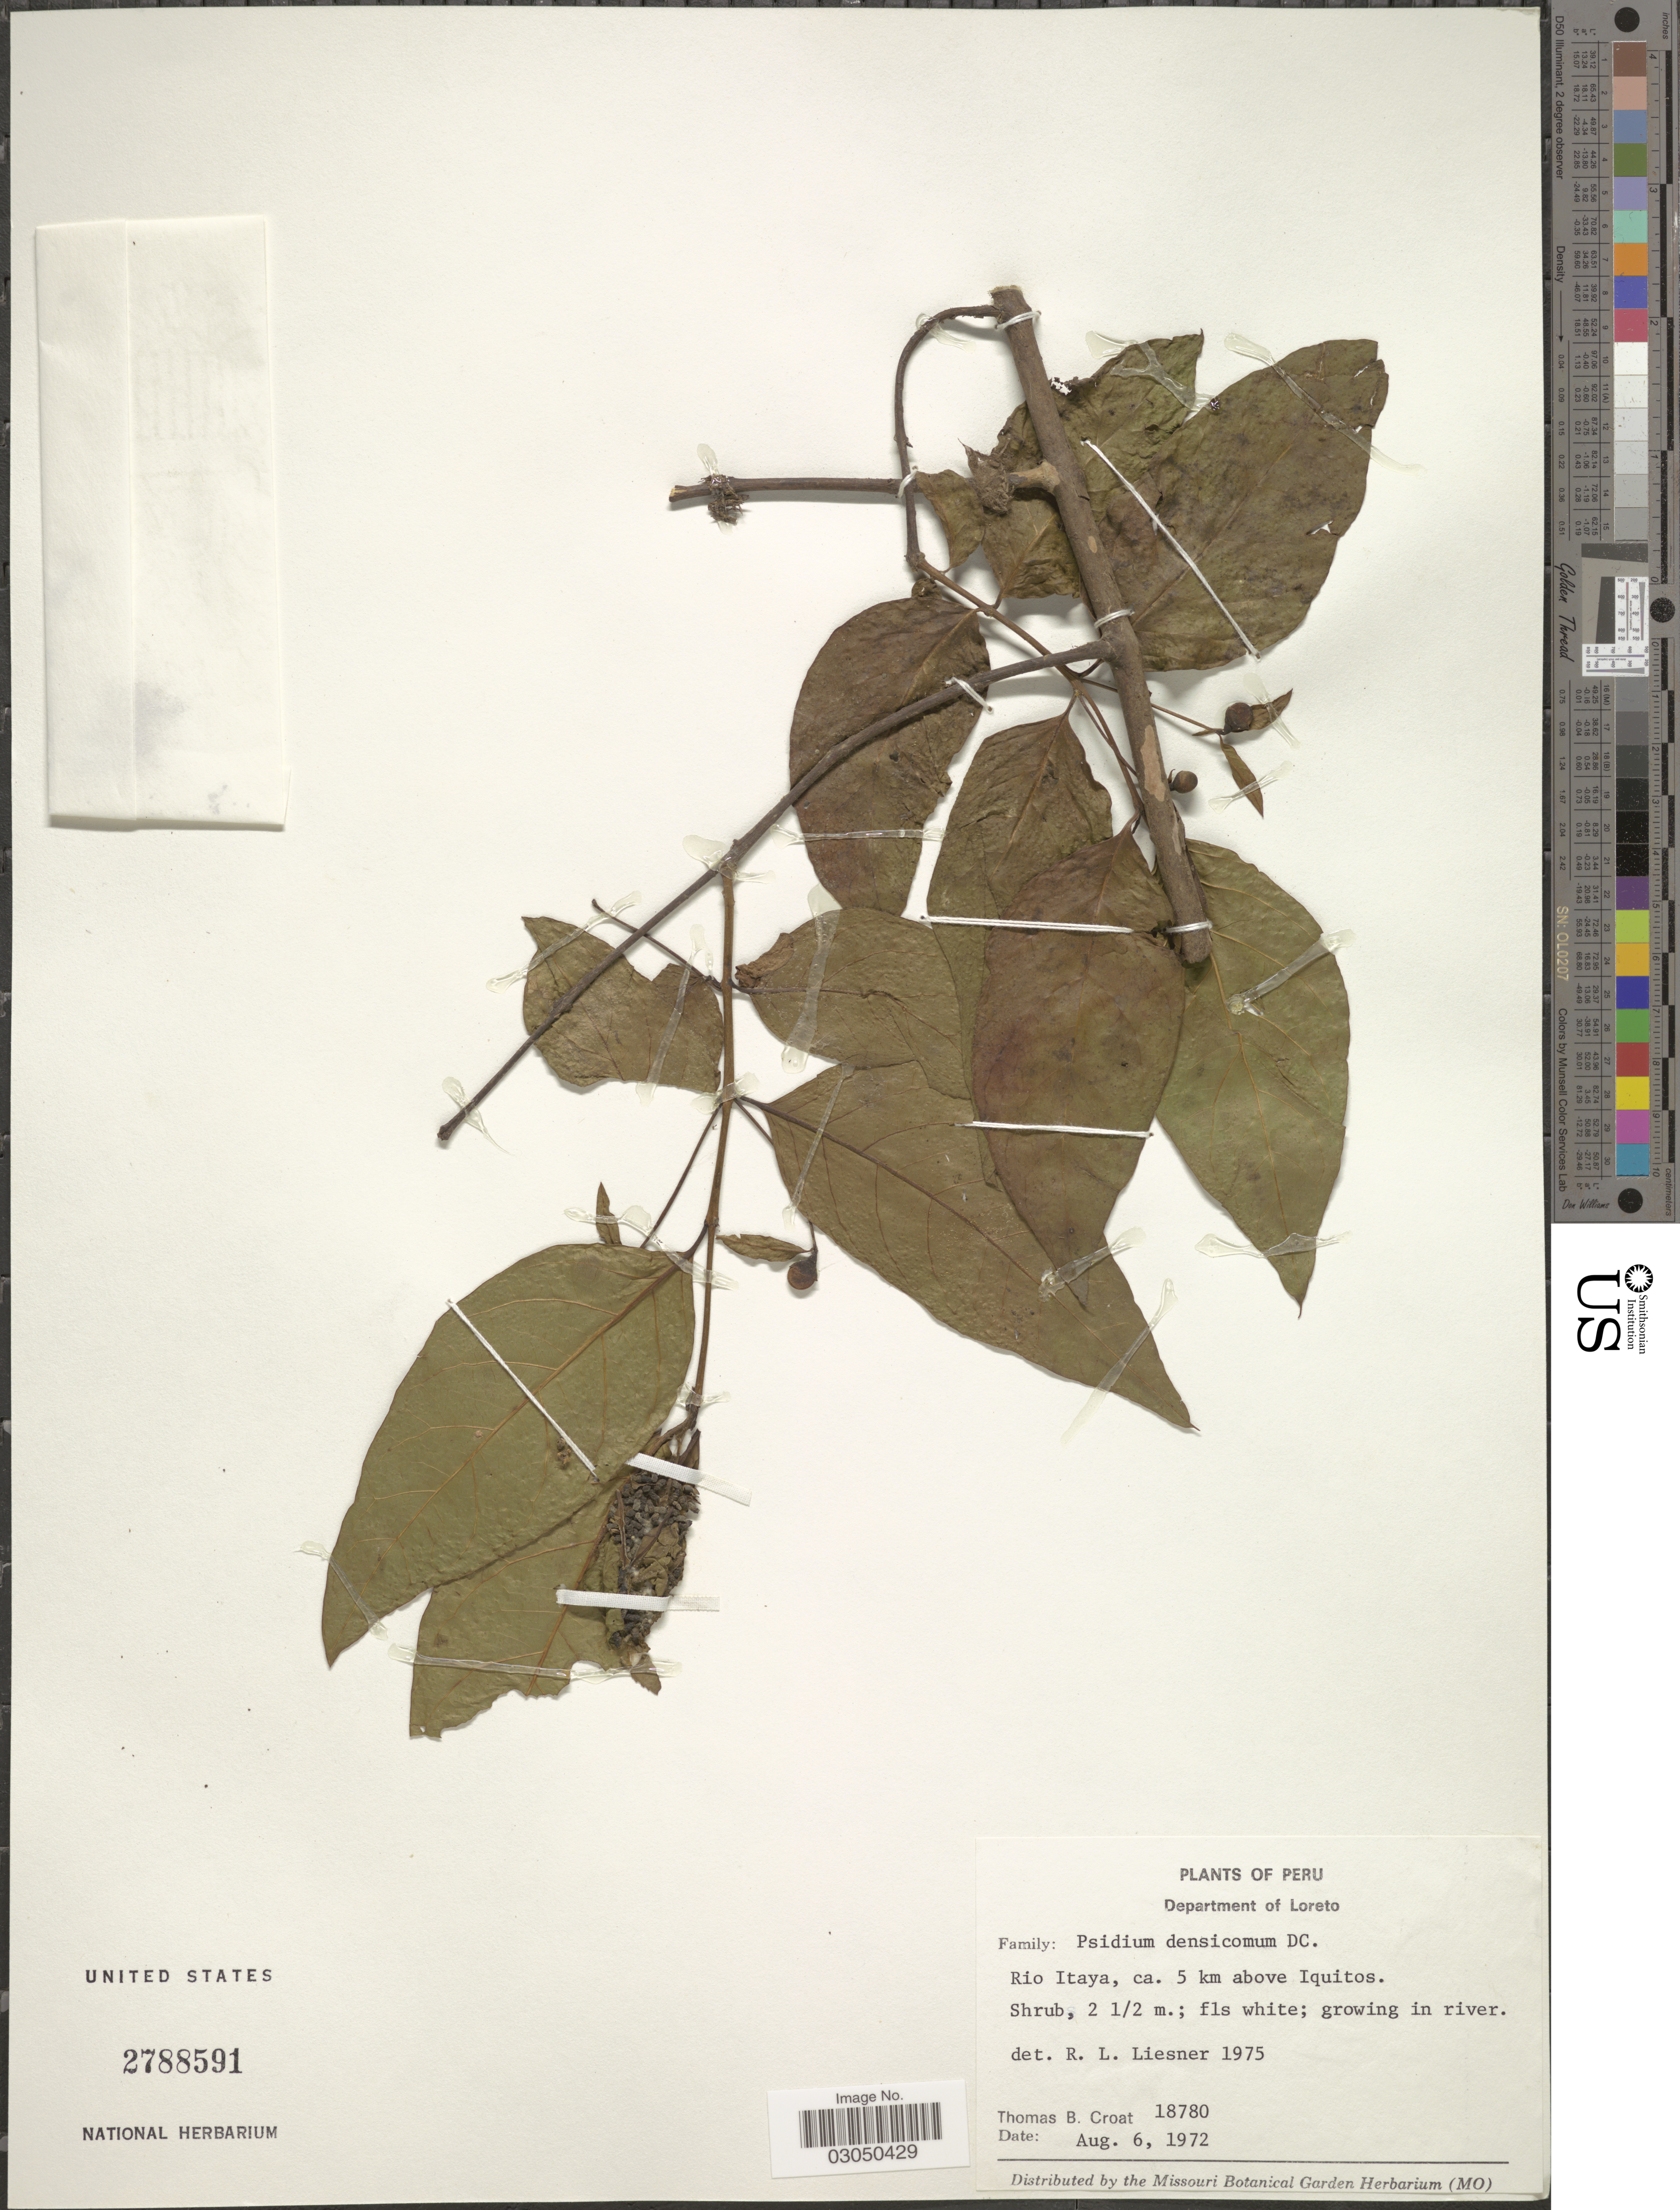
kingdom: Plantae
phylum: Tracheophyta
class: Magnoliopsida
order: Myrtales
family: Myrtaceae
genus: Psidium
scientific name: Psidium densicomum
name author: DC.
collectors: T. B. Croat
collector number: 18780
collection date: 1972-08-06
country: Peru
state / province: Loreto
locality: Department of Loreto. Rio Itaya, ca. 5 km above Iquitos.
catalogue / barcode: US 2788591